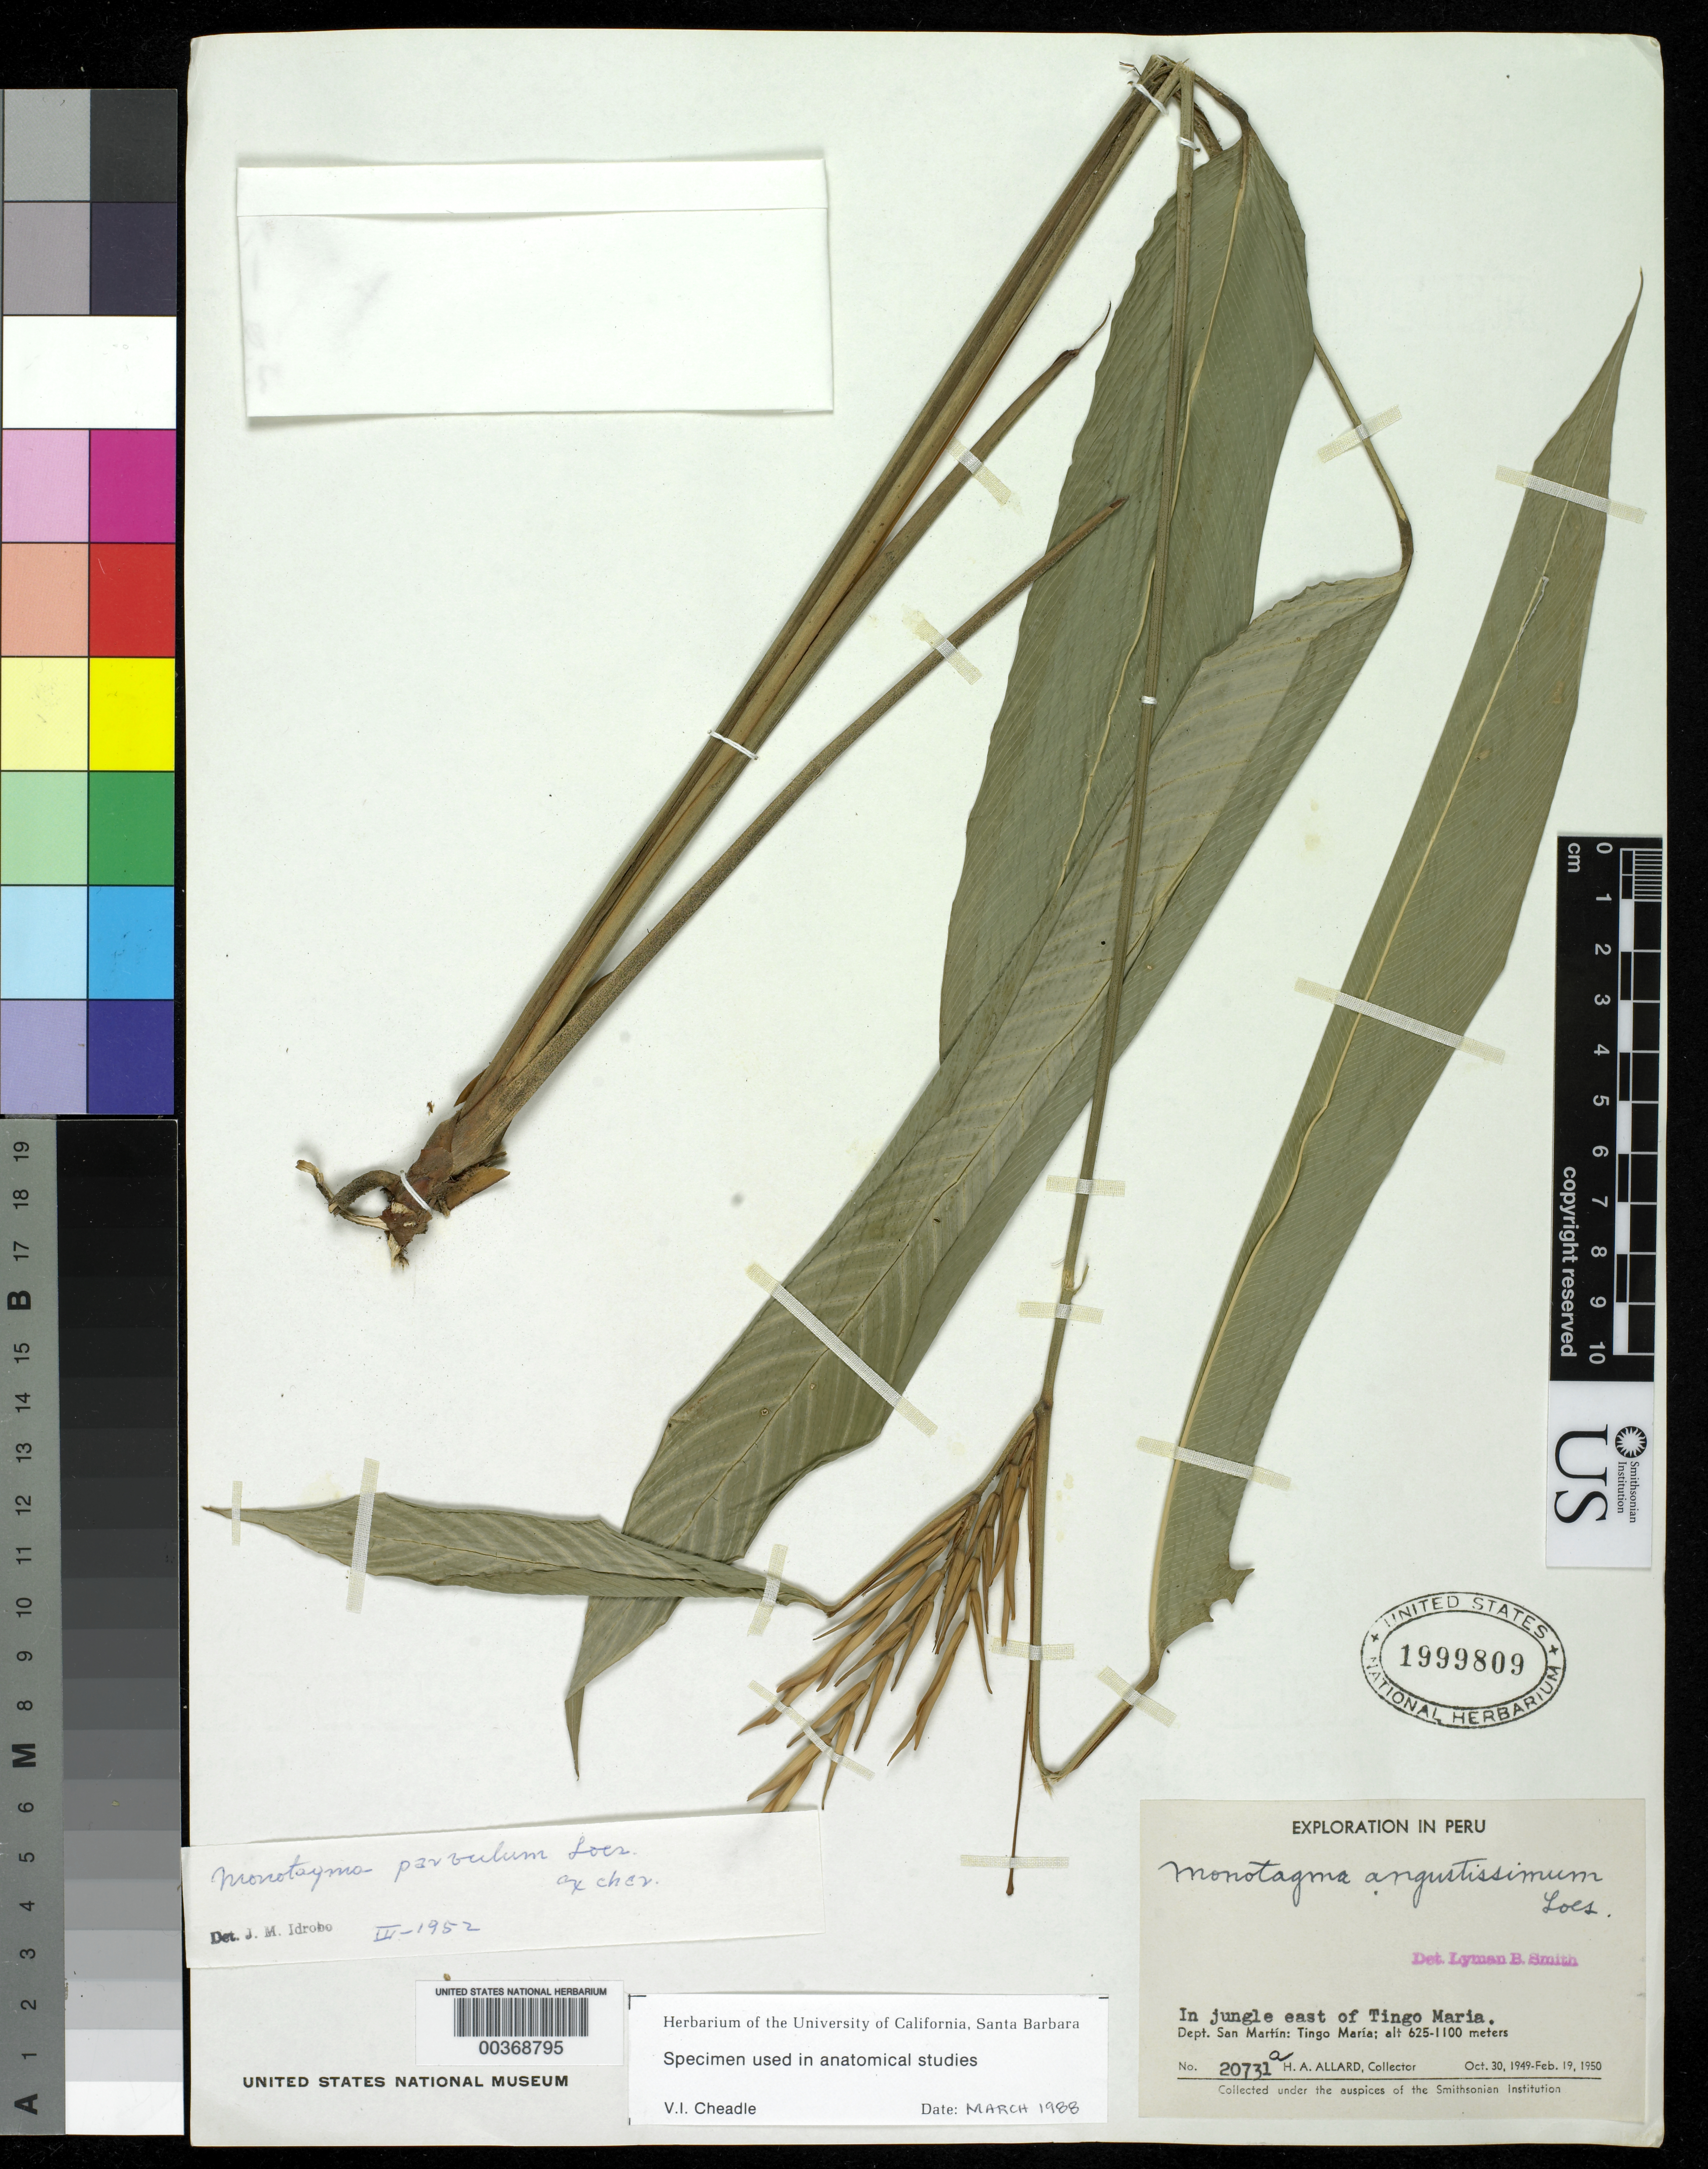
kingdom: Plantae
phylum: Tracheophyta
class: Liliopsida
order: Zingiberales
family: Marantaceae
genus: Monotagma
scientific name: Monotagma tomentosum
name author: Hagberg & R. Erikss.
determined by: Idrobo, J. M.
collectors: H. A. Allard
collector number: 20731a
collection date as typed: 30 Oct 1949 to 19 Feb 1950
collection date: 1949-10-30/1950-02-19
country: Peru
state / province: San Martín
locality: In jungle e of tingo maria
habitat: in jungle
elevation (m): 625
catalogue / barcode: US 1999809